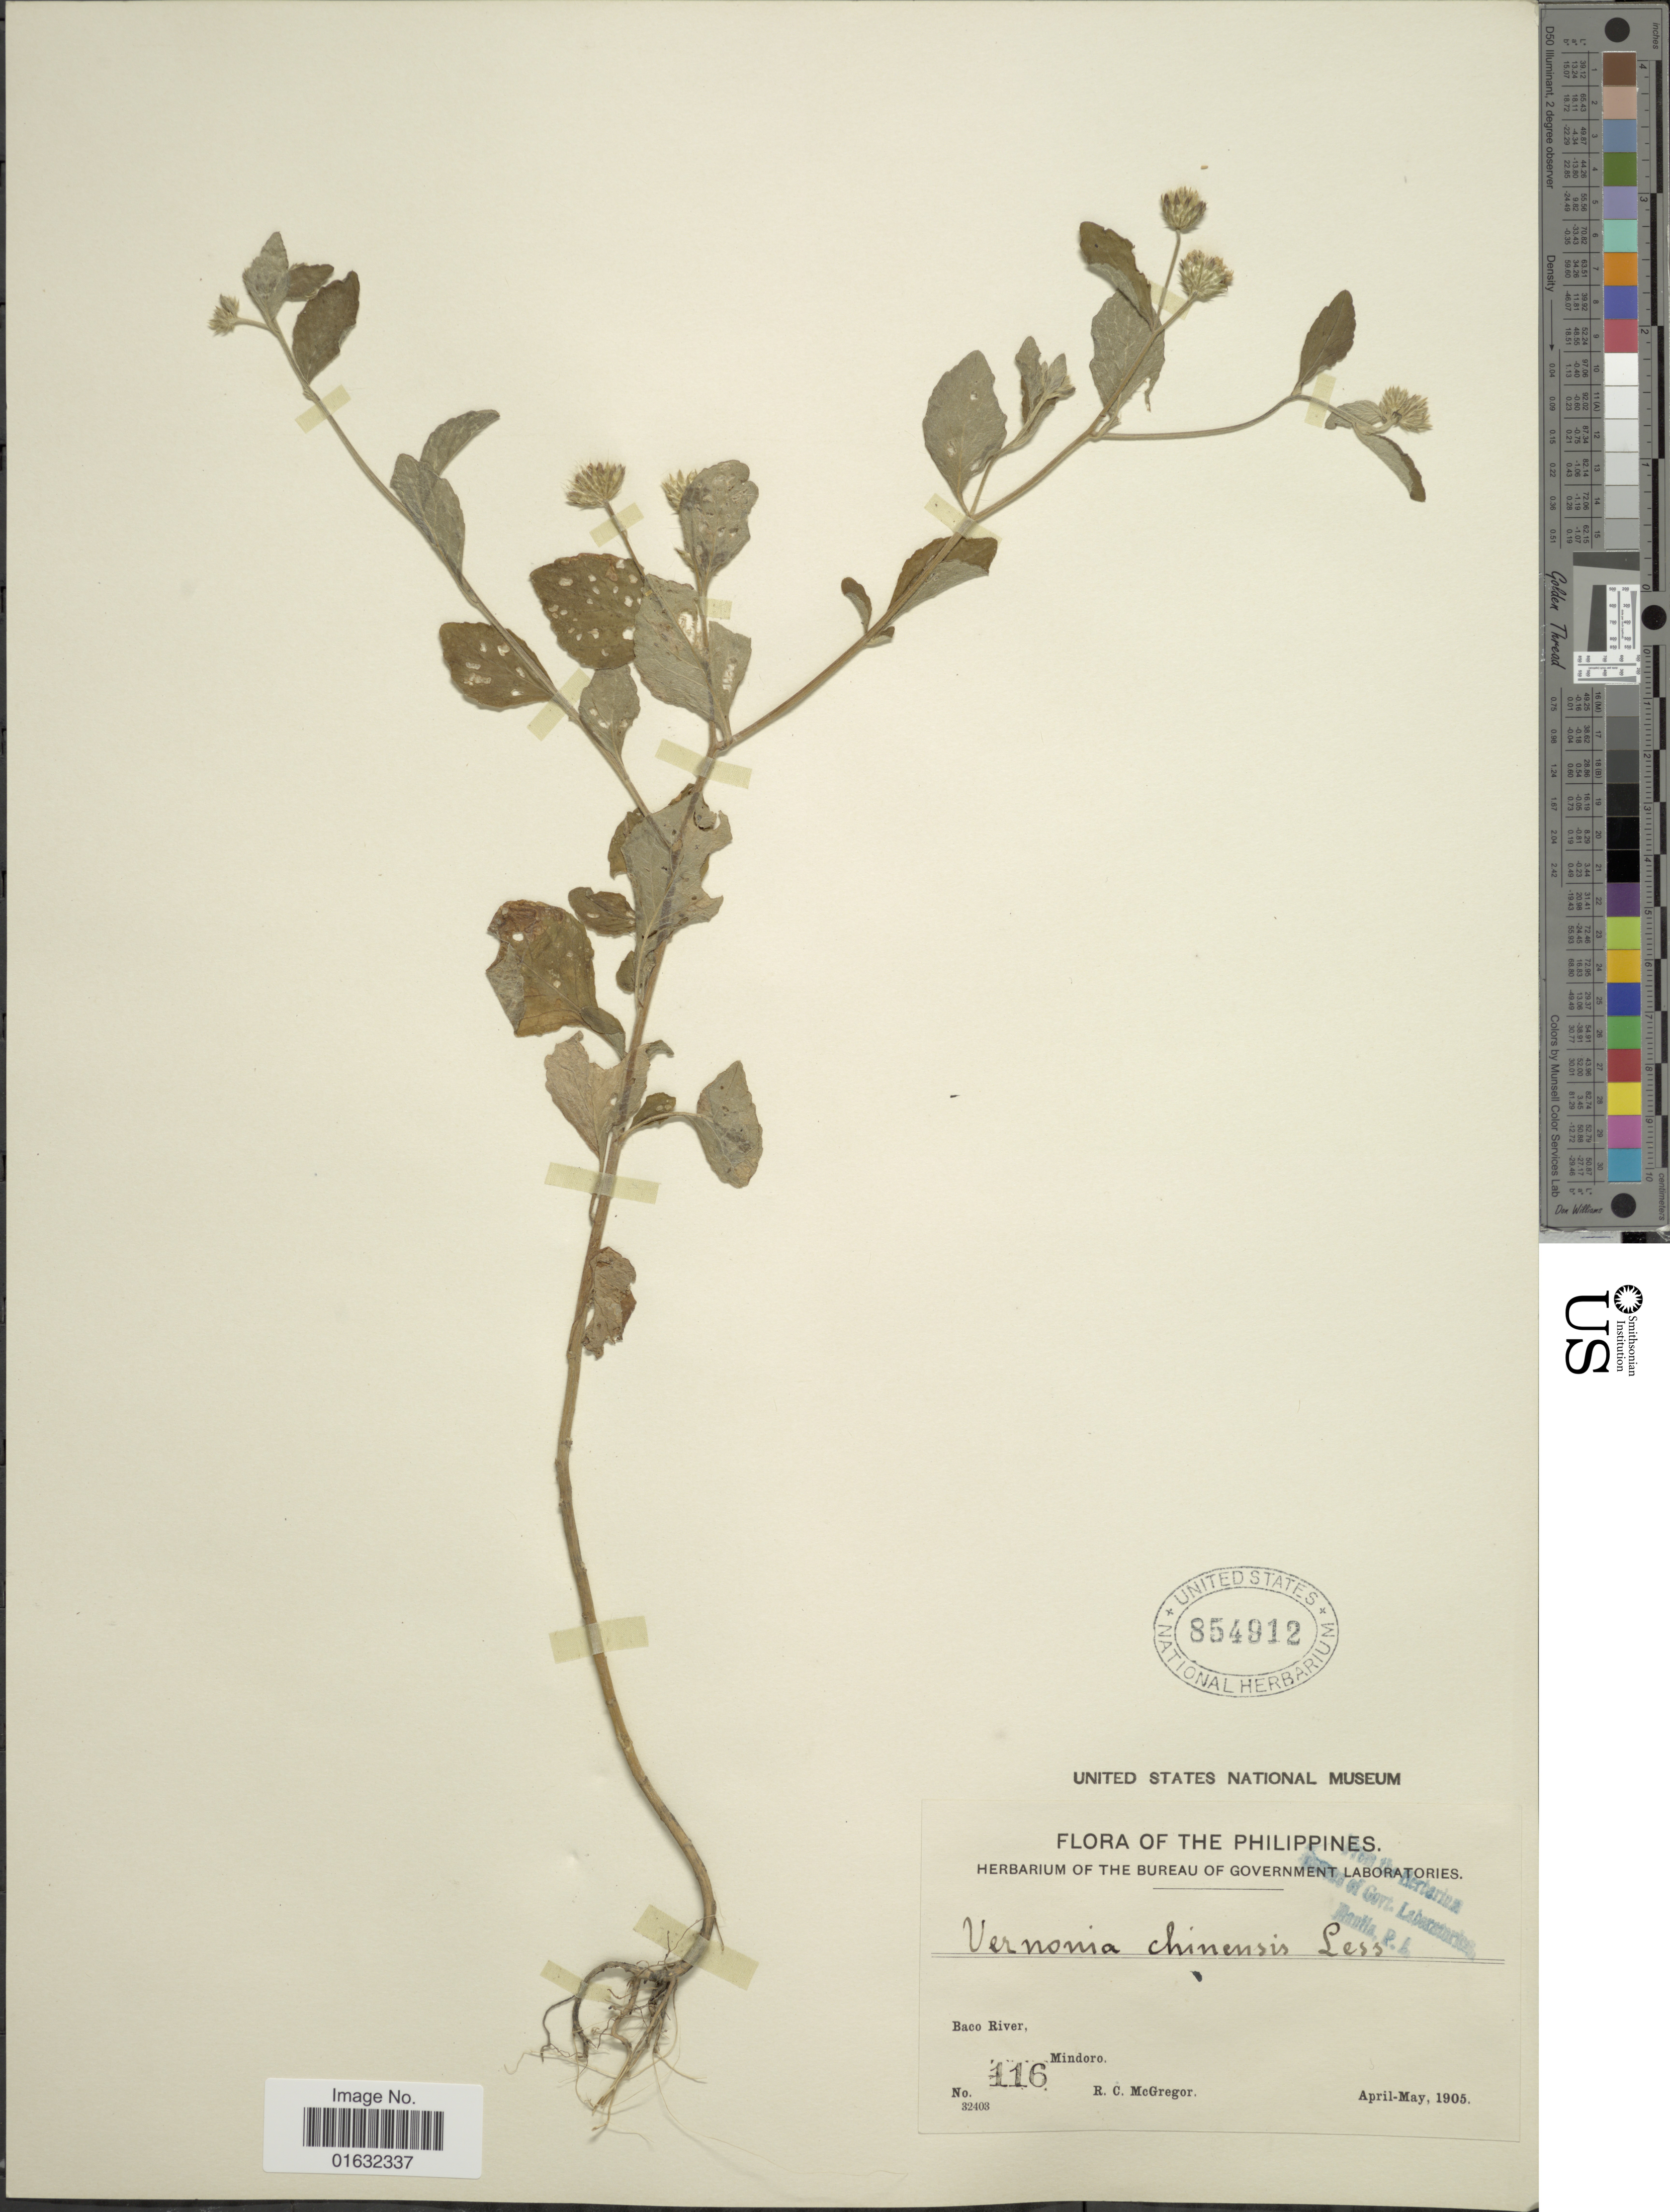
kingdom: Plantae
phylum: Tracheophyta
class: Magnoliopsida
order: Asterales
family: Asteraceae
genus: Cyanthillium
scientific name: Cyanthillium patulum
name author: (Aiton) H. Rob.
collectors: R. C. McGregor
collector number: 116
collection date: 1905-04/1905-05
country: Philippines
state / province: Mimaropa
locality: Baco River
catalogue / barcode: US 854912